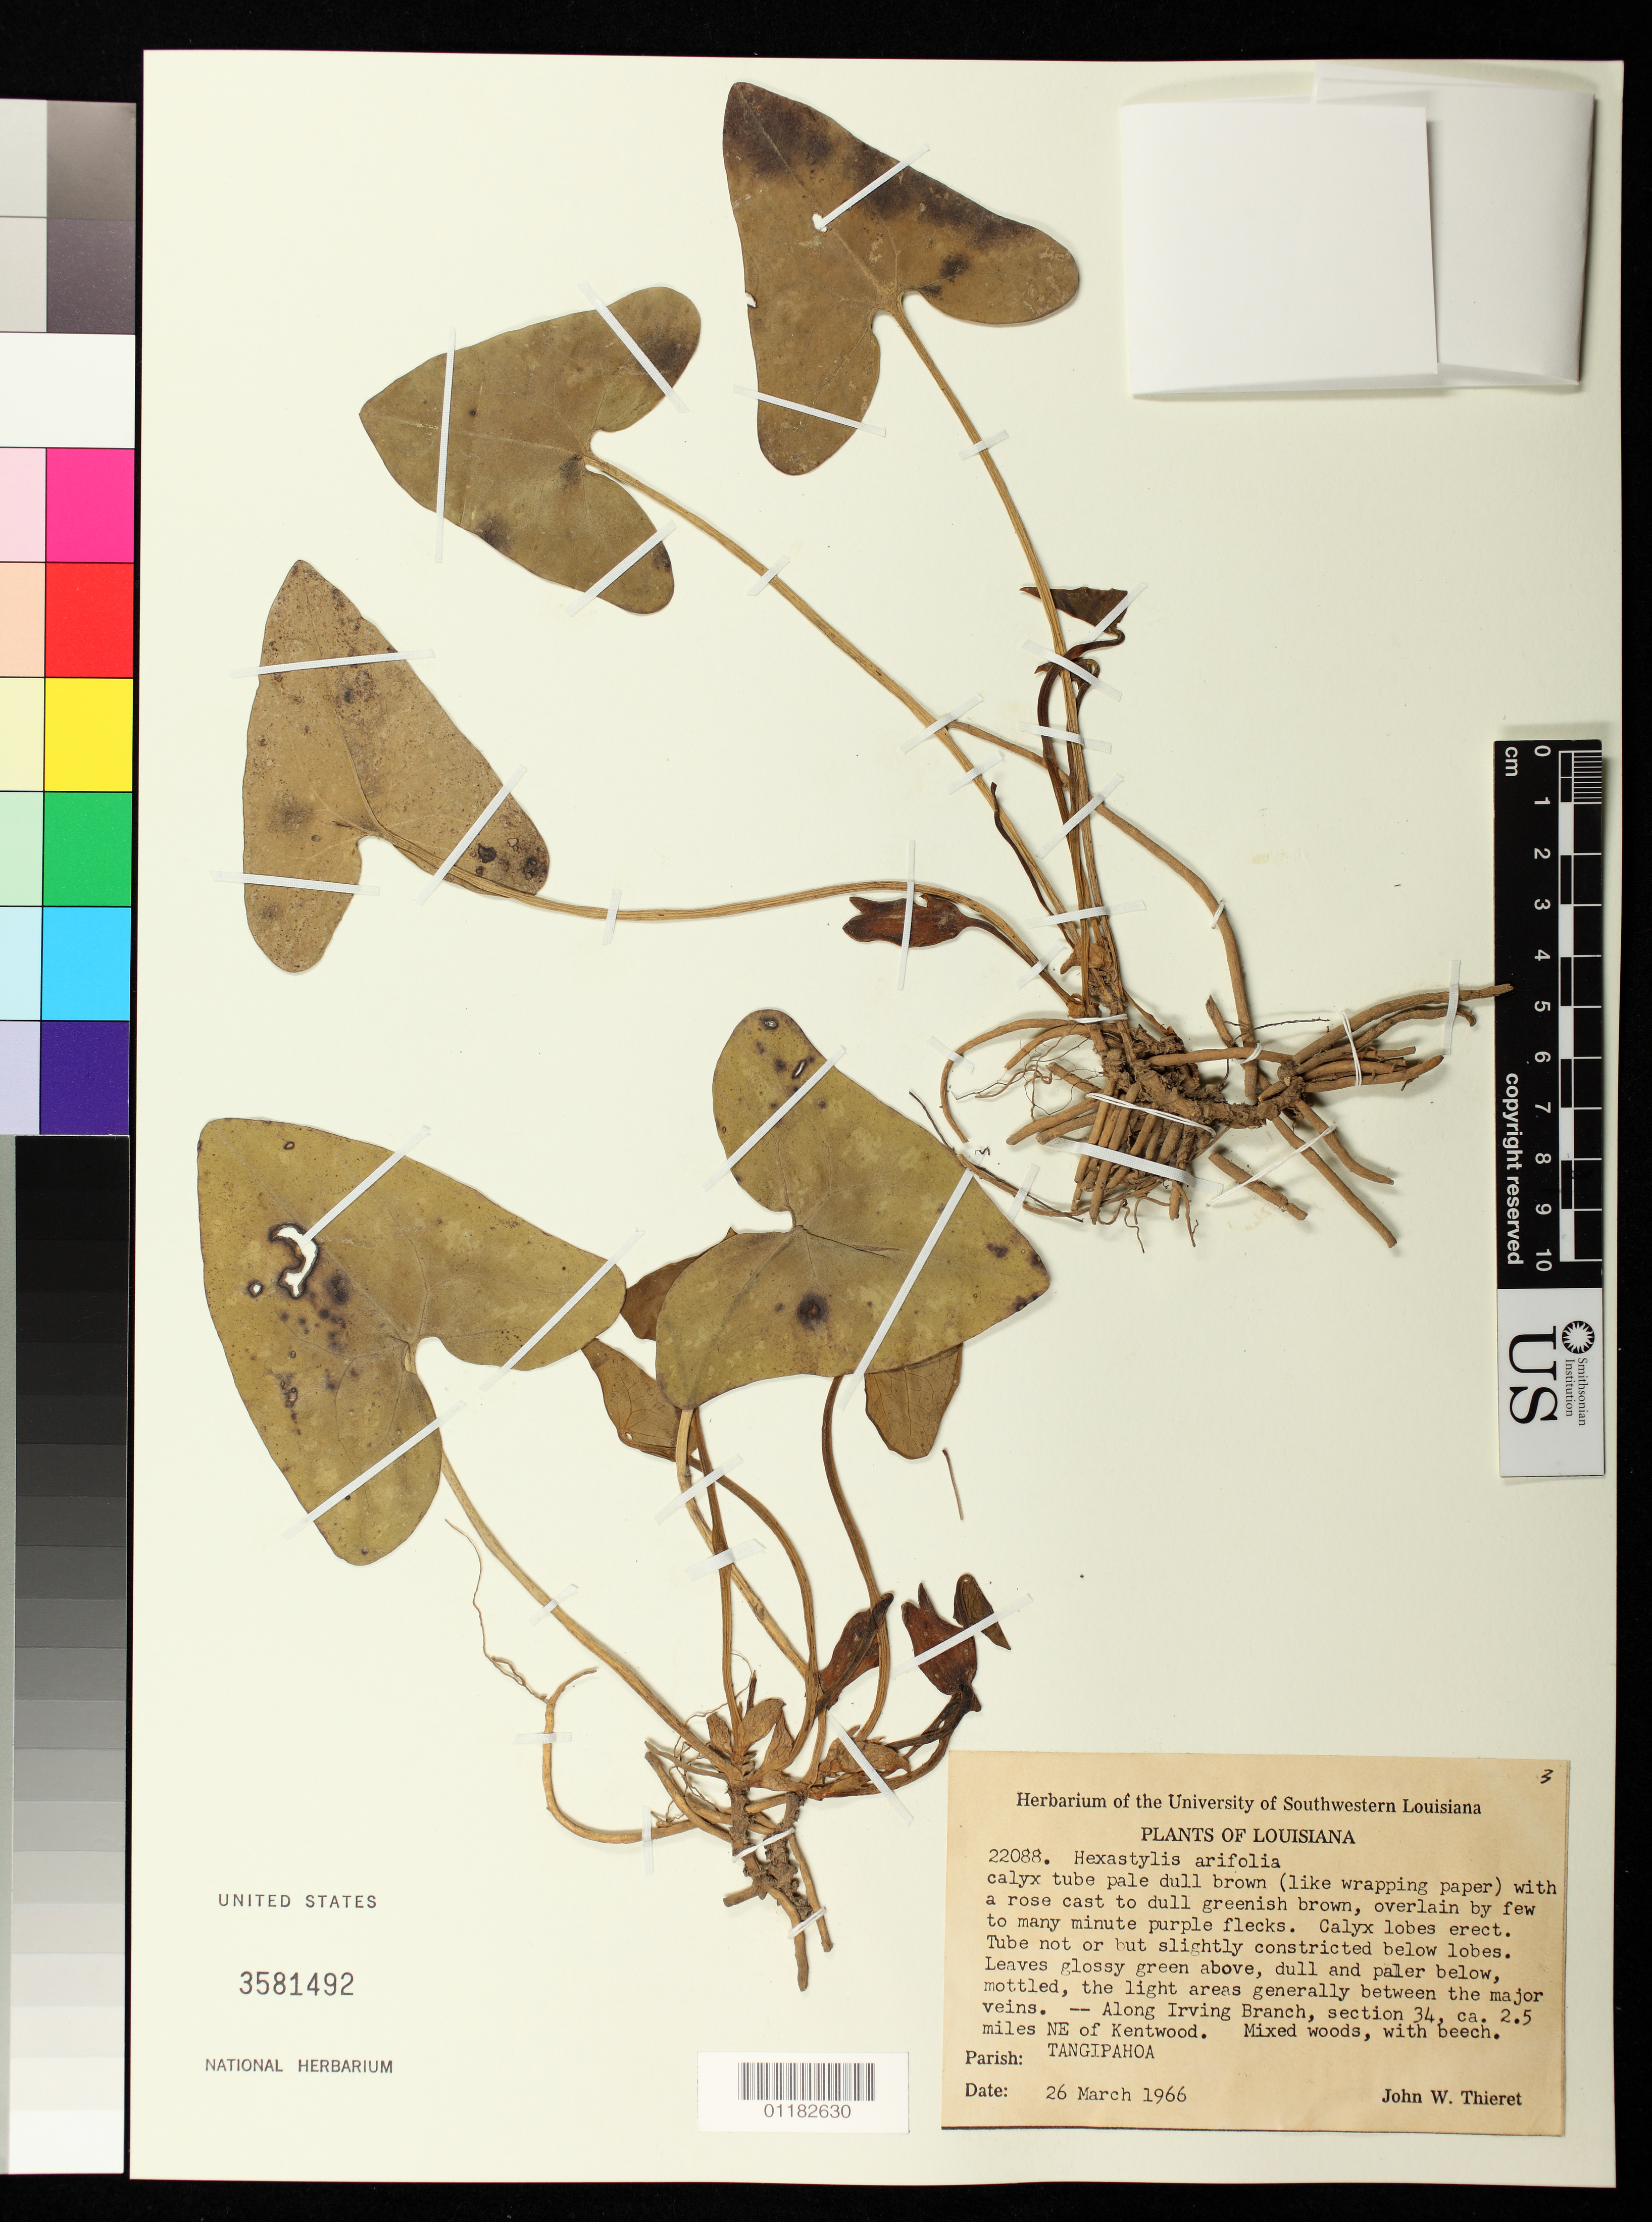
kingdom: Plantae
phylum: Tracheophyta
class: Magnoliopsida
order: Piperales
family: Aristolochiaceae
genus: Hexastylis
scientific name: Hexastylis arifolia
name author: (Michx.) Small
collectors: J. W. Thieret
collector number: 22088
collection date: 1966-03-26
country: United States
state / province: Louisiana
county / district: Tangipahoa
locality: Along Irving Branch, section 34, ca. 2.5 miles NE of Kentwood. Mixed woods, with beech. Parish: TANGIPAHOA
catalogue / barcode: US 3581492